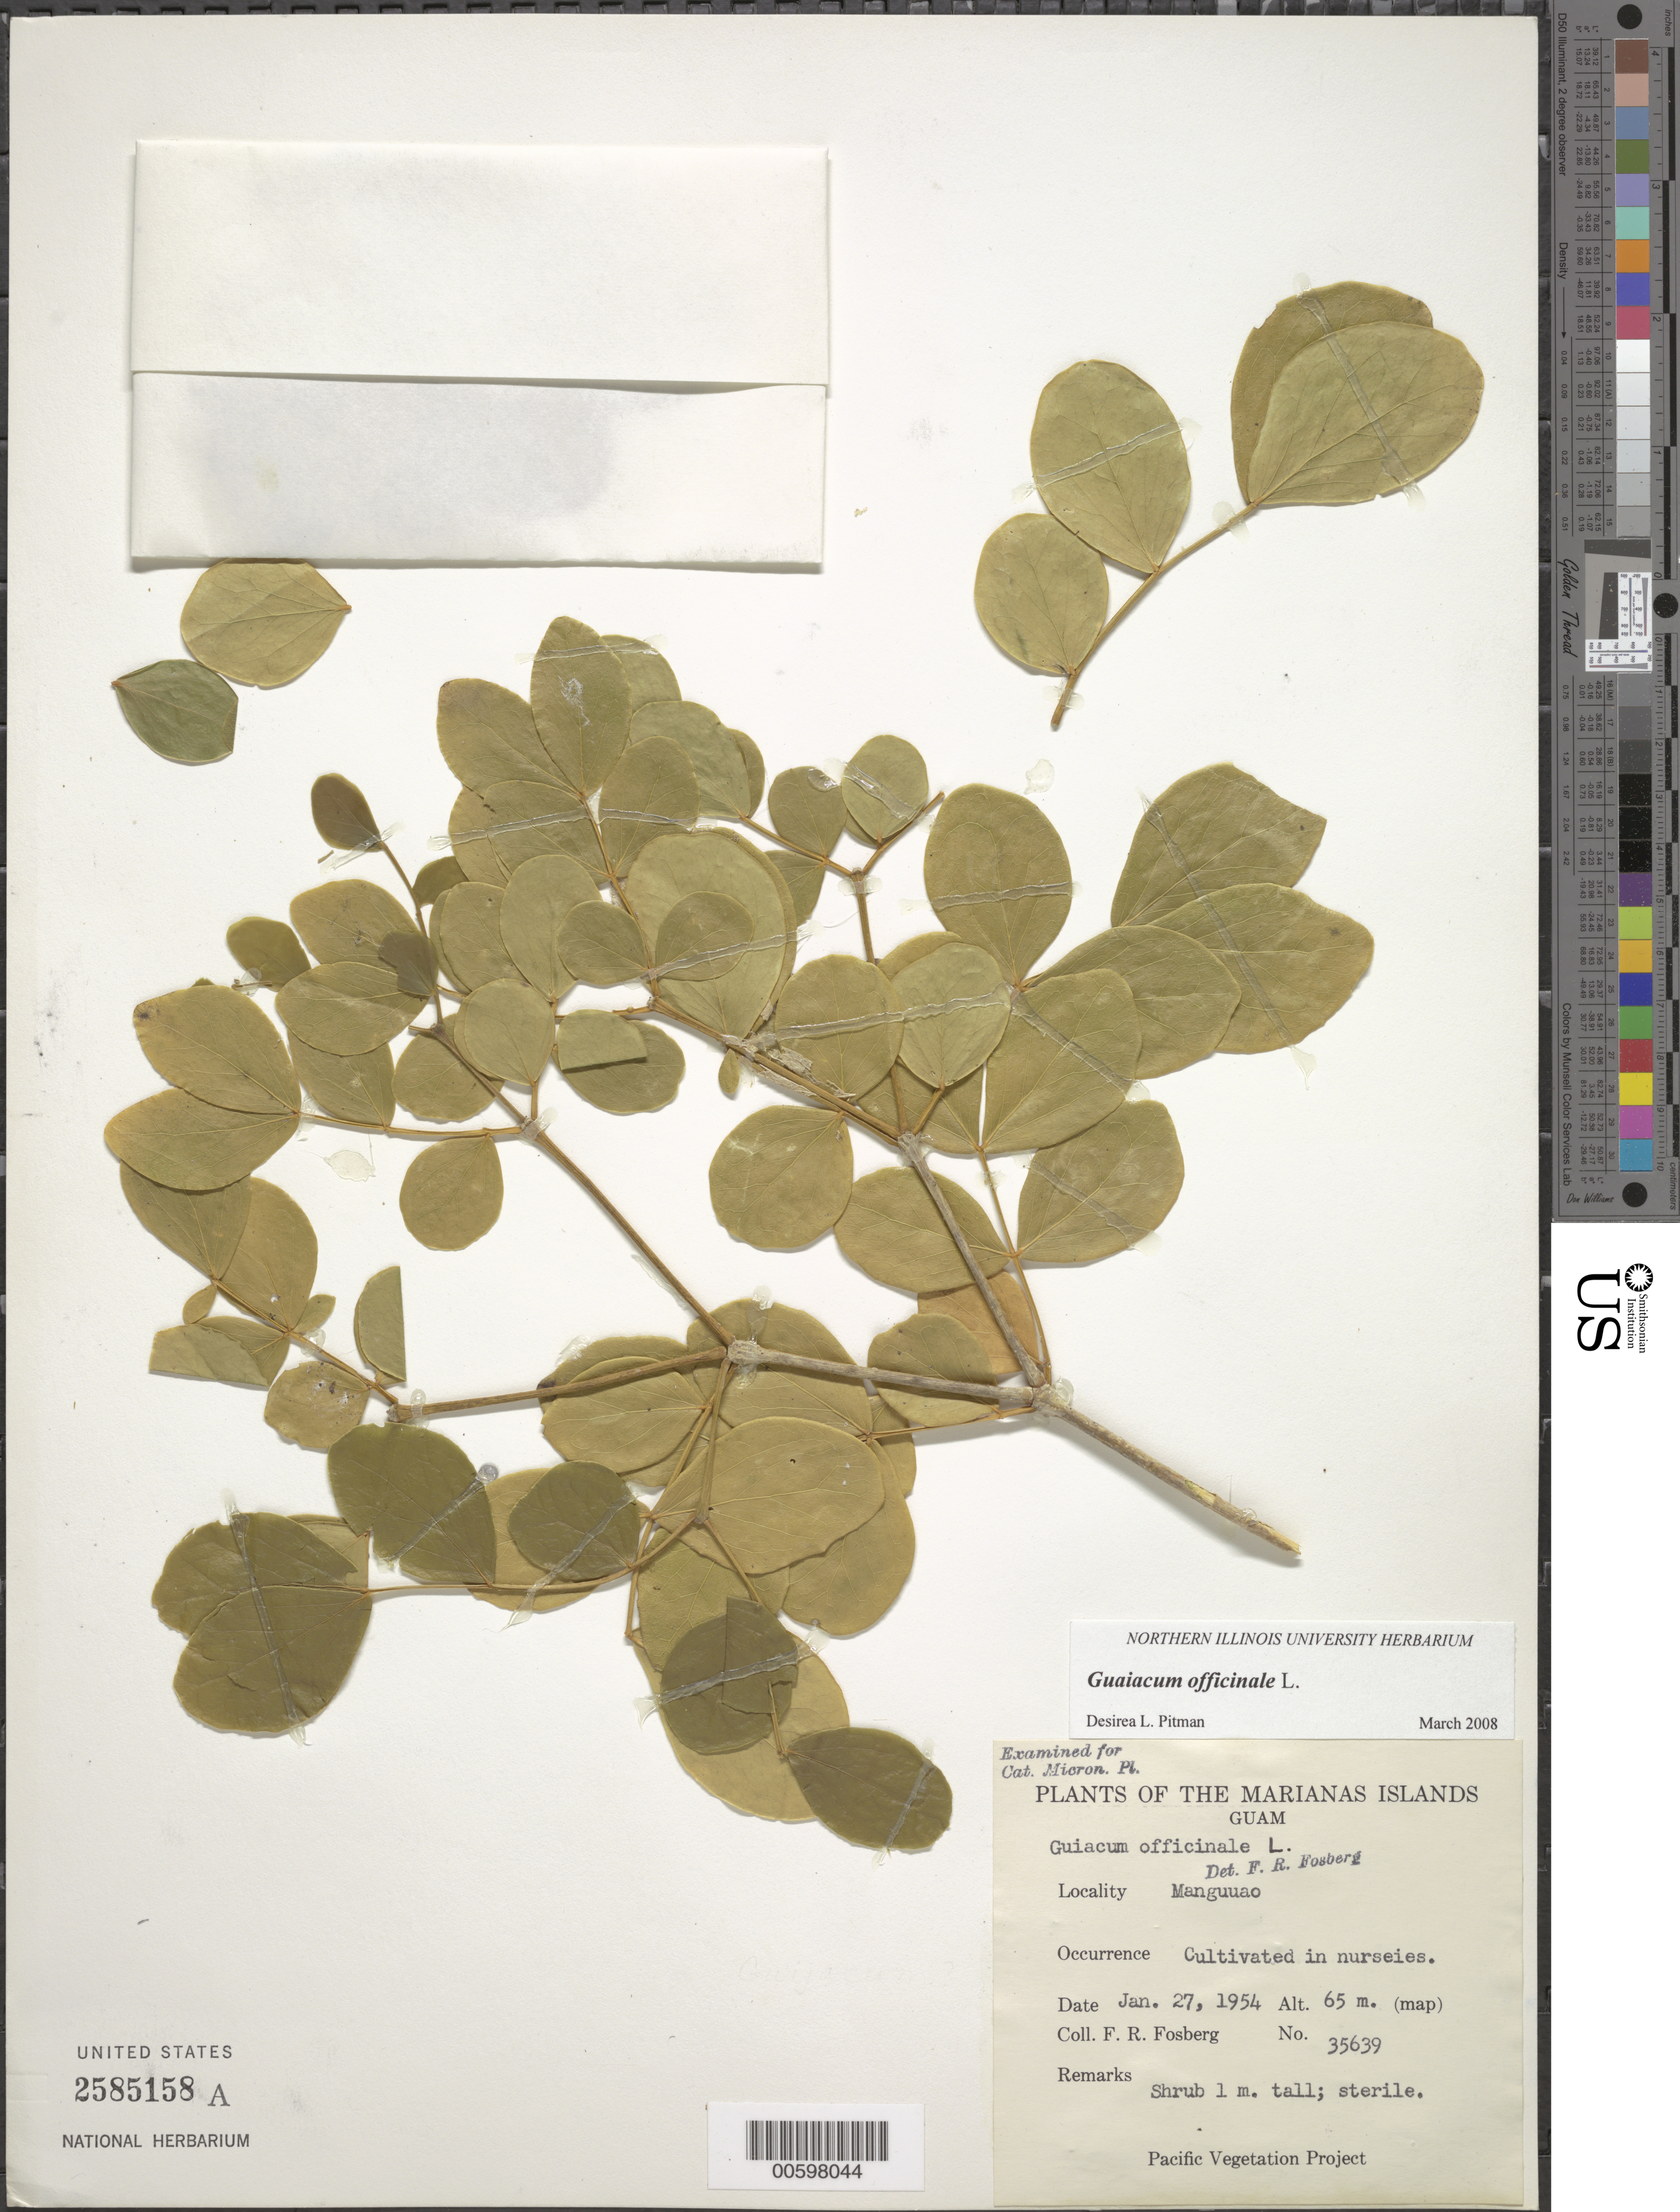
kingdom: Plantae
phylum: Tracheophyta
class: Magnoliopsida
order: Zygophyllales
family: Zygophyllaceae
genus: Guaiacum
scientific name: Guaiacum officinale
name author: L.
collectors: F. R. Fosberg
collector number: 35639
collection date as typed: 27 Jan 1954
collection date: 1954-01-27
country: Guam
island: Guam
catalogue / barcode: US 2585158A